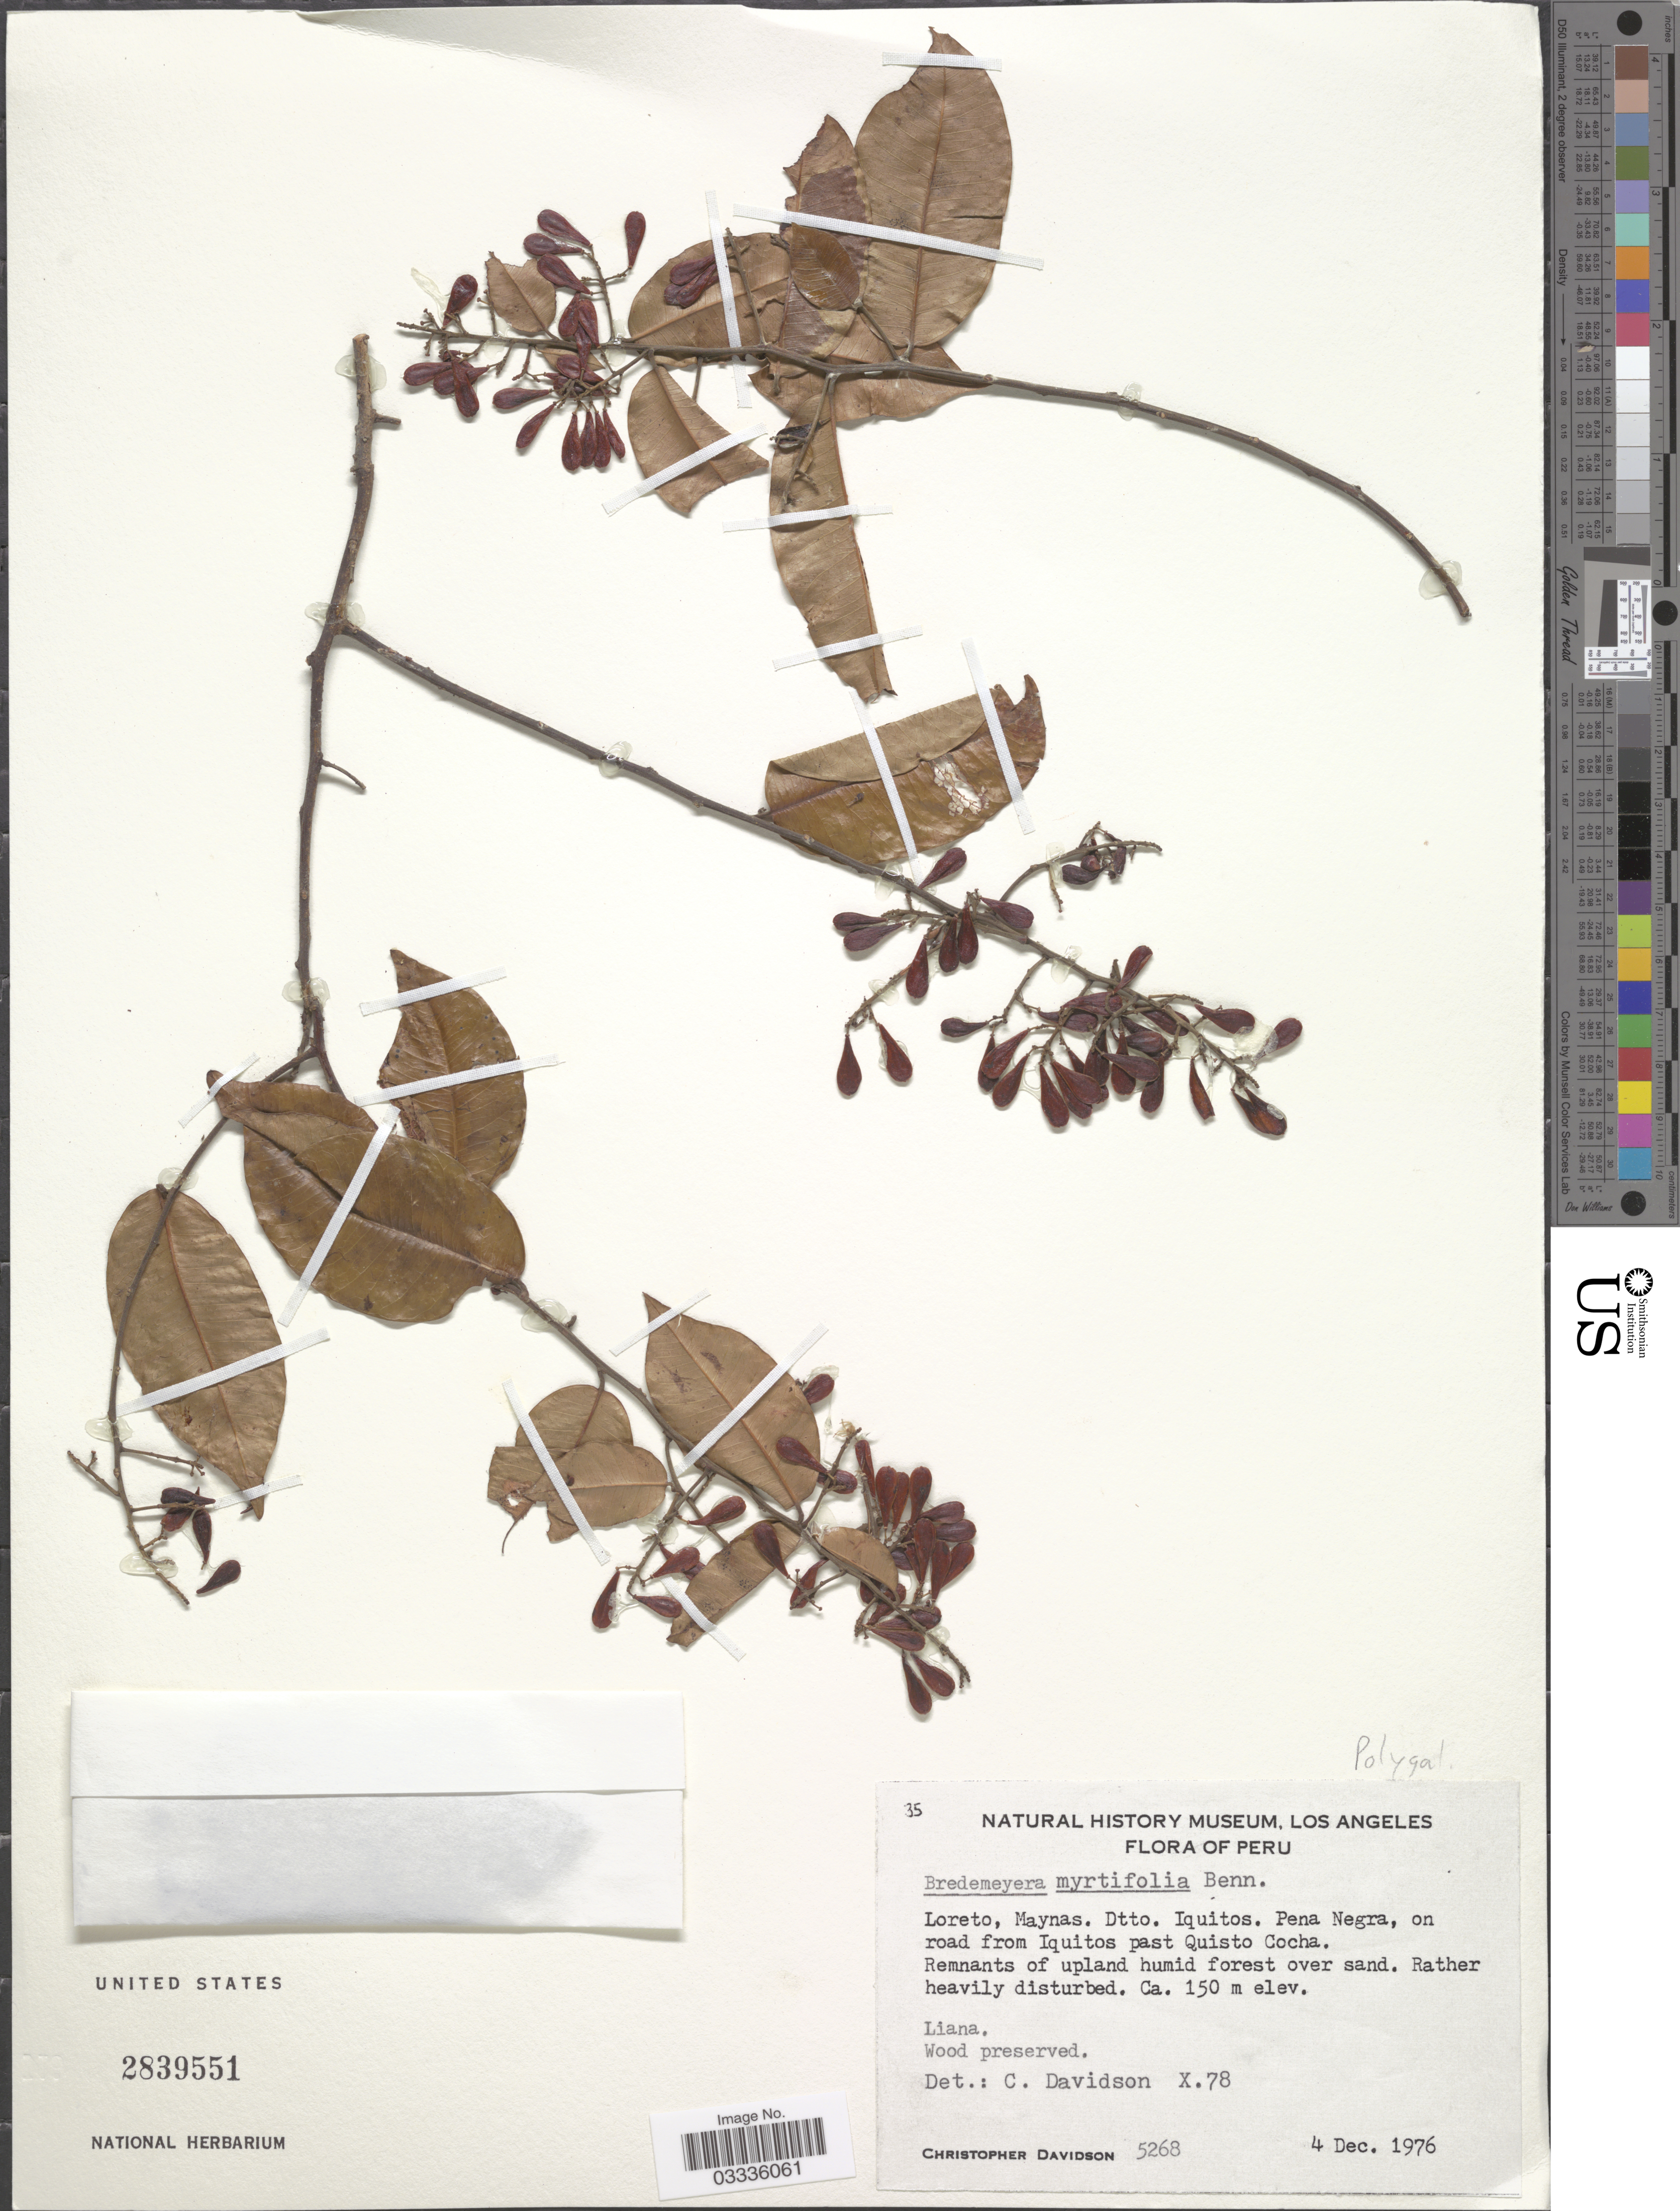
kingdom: Plantae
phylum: Tracheophyta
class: Magnoliopsida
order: Fabales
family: Polygalaceae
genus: Bredemeyera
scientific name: Bredemeyera myrtifolia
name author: A.W. Benn.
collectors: C. Davidson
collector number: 5268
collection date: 1976-12-04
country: Peru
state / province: Loreto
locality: Maynas. Dtto. Iquitos. Pena Negra, on road from Iquitos past Quisto Cocha.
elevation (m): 150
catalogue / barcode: US 2839551